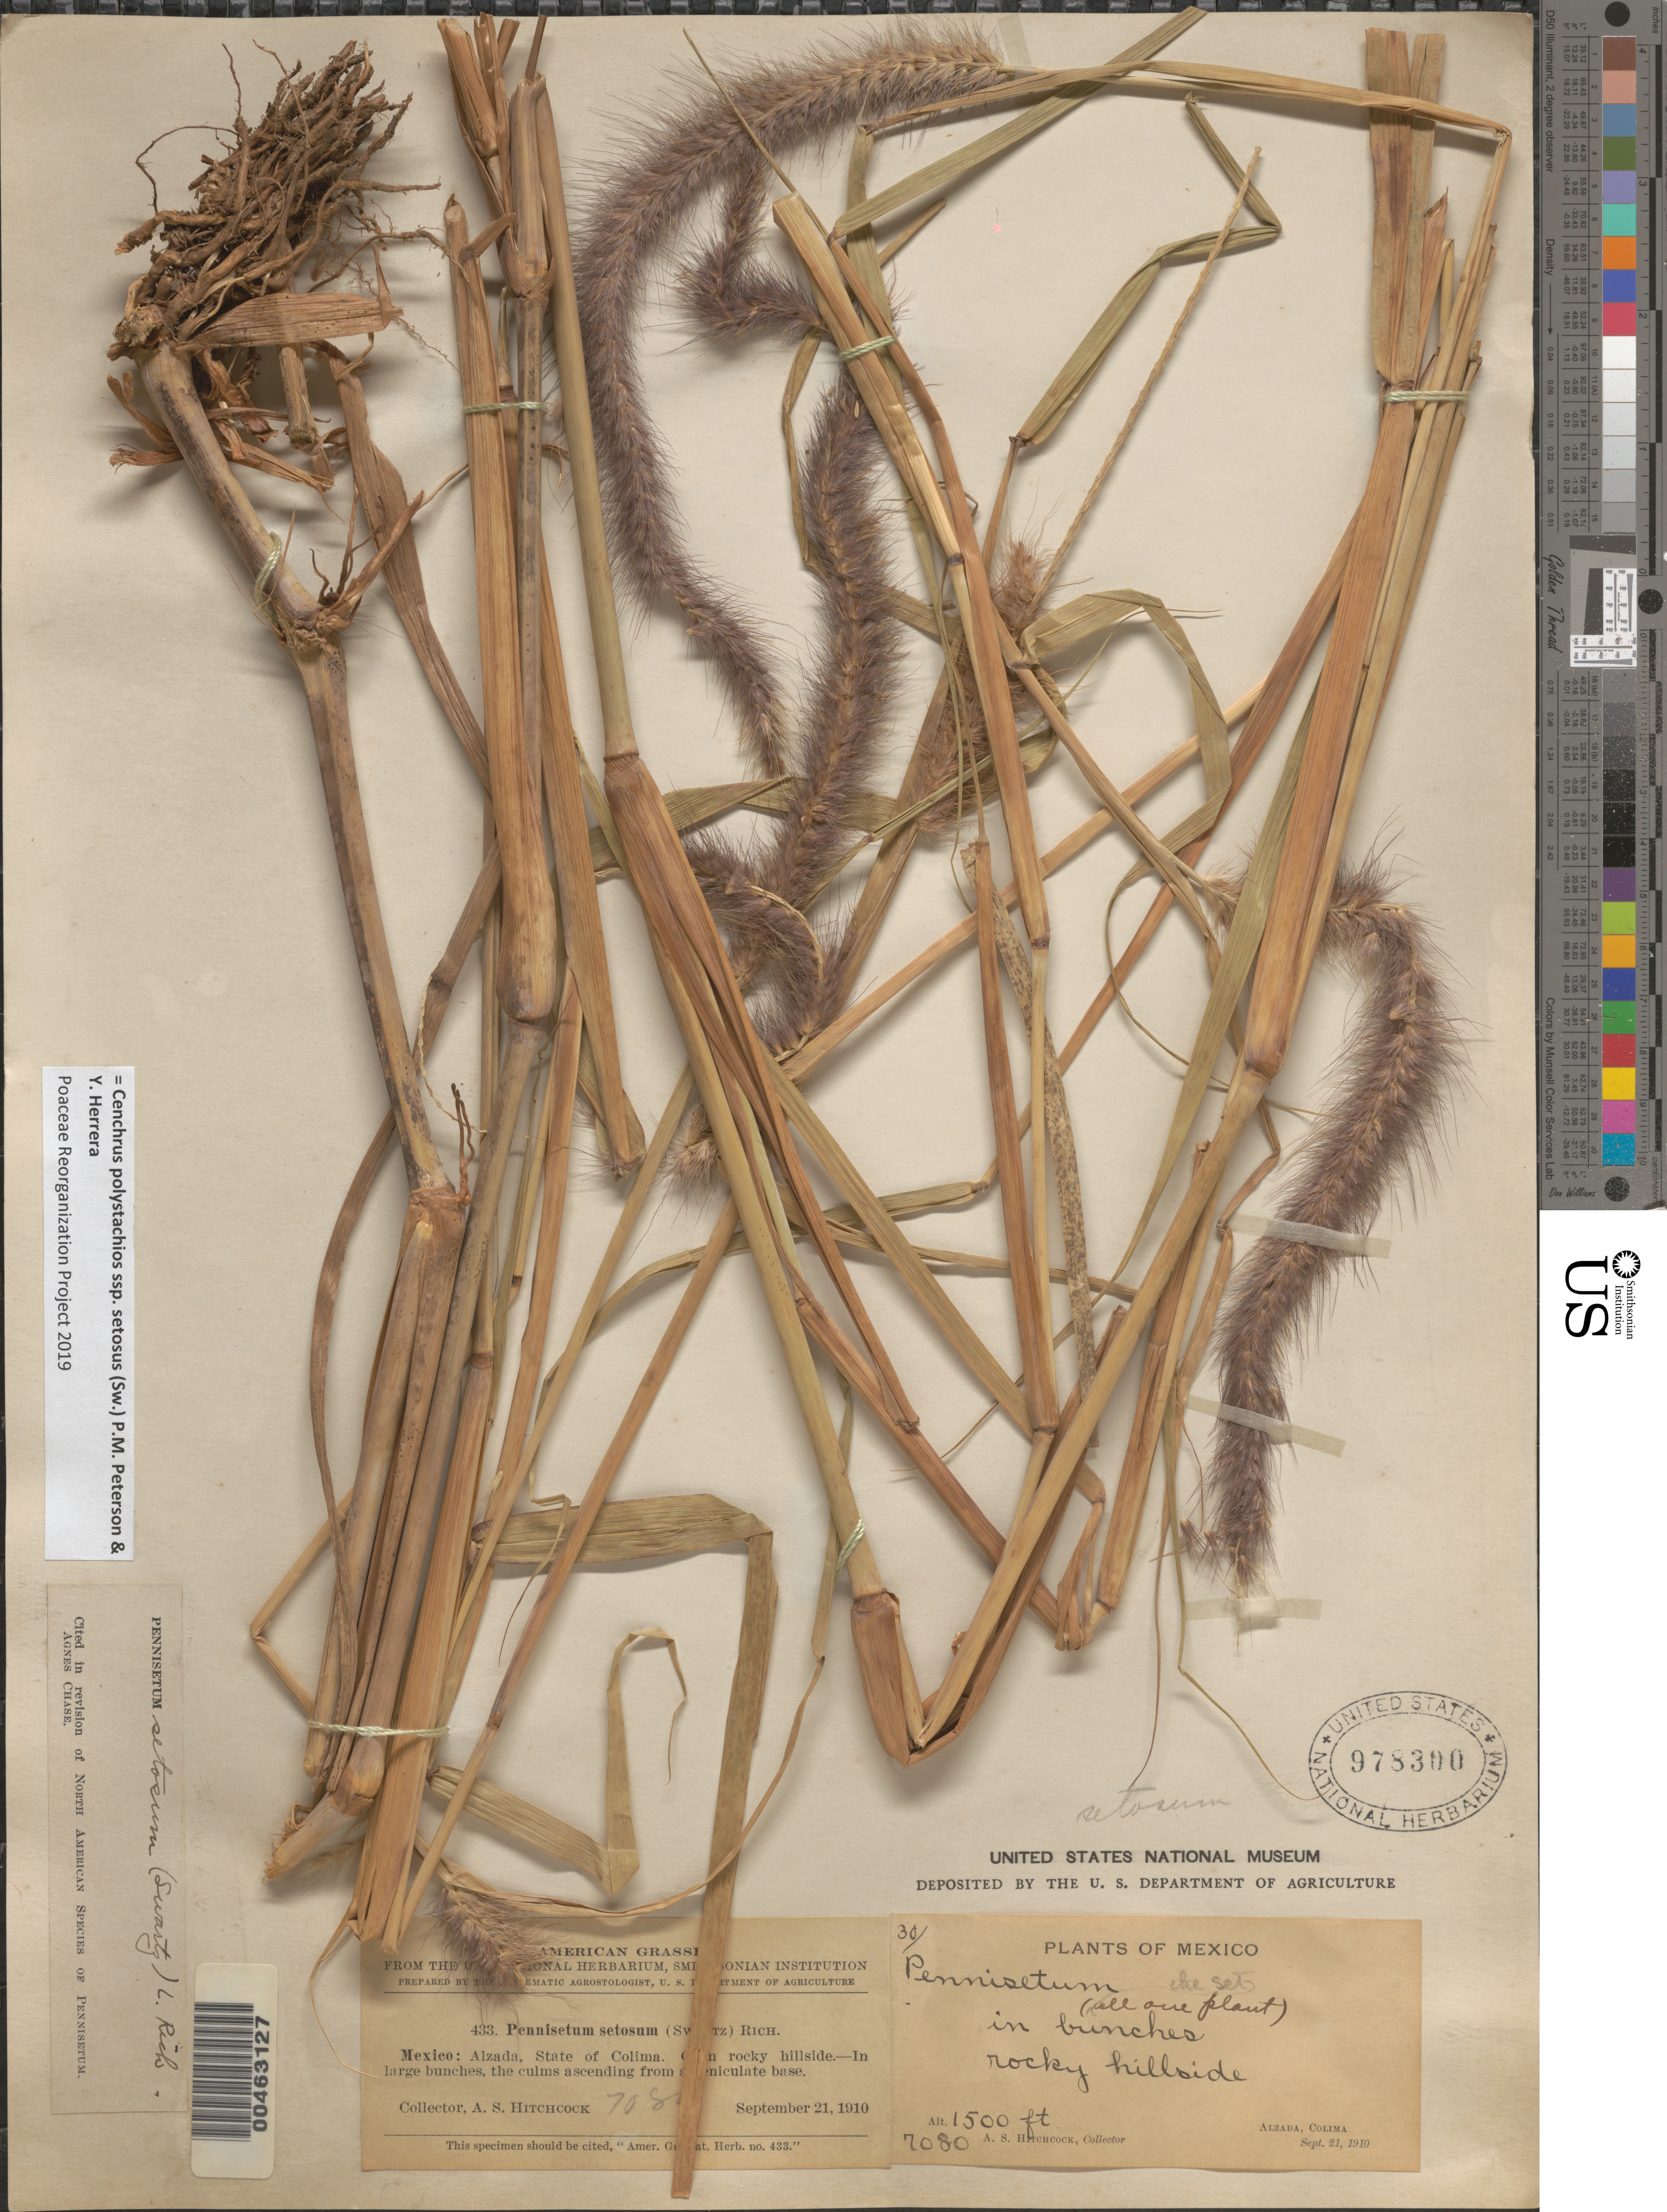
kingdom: Plantae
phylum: Tracheophyta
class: Liliopsida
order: Poales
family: Poaceae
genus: Cenchrus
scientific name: Cenchrus polystachios subsp. setosus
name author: (Sw.) P.M. Peterson & Y. Herrera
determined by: Poaceae Reorganization Project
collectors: A. S. Hitchcock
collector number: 7080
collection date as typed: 21 Sep 1910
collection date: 1910-09-21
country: Mexico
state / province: Colima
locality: Alzada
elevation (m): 457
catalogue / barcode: US 978300